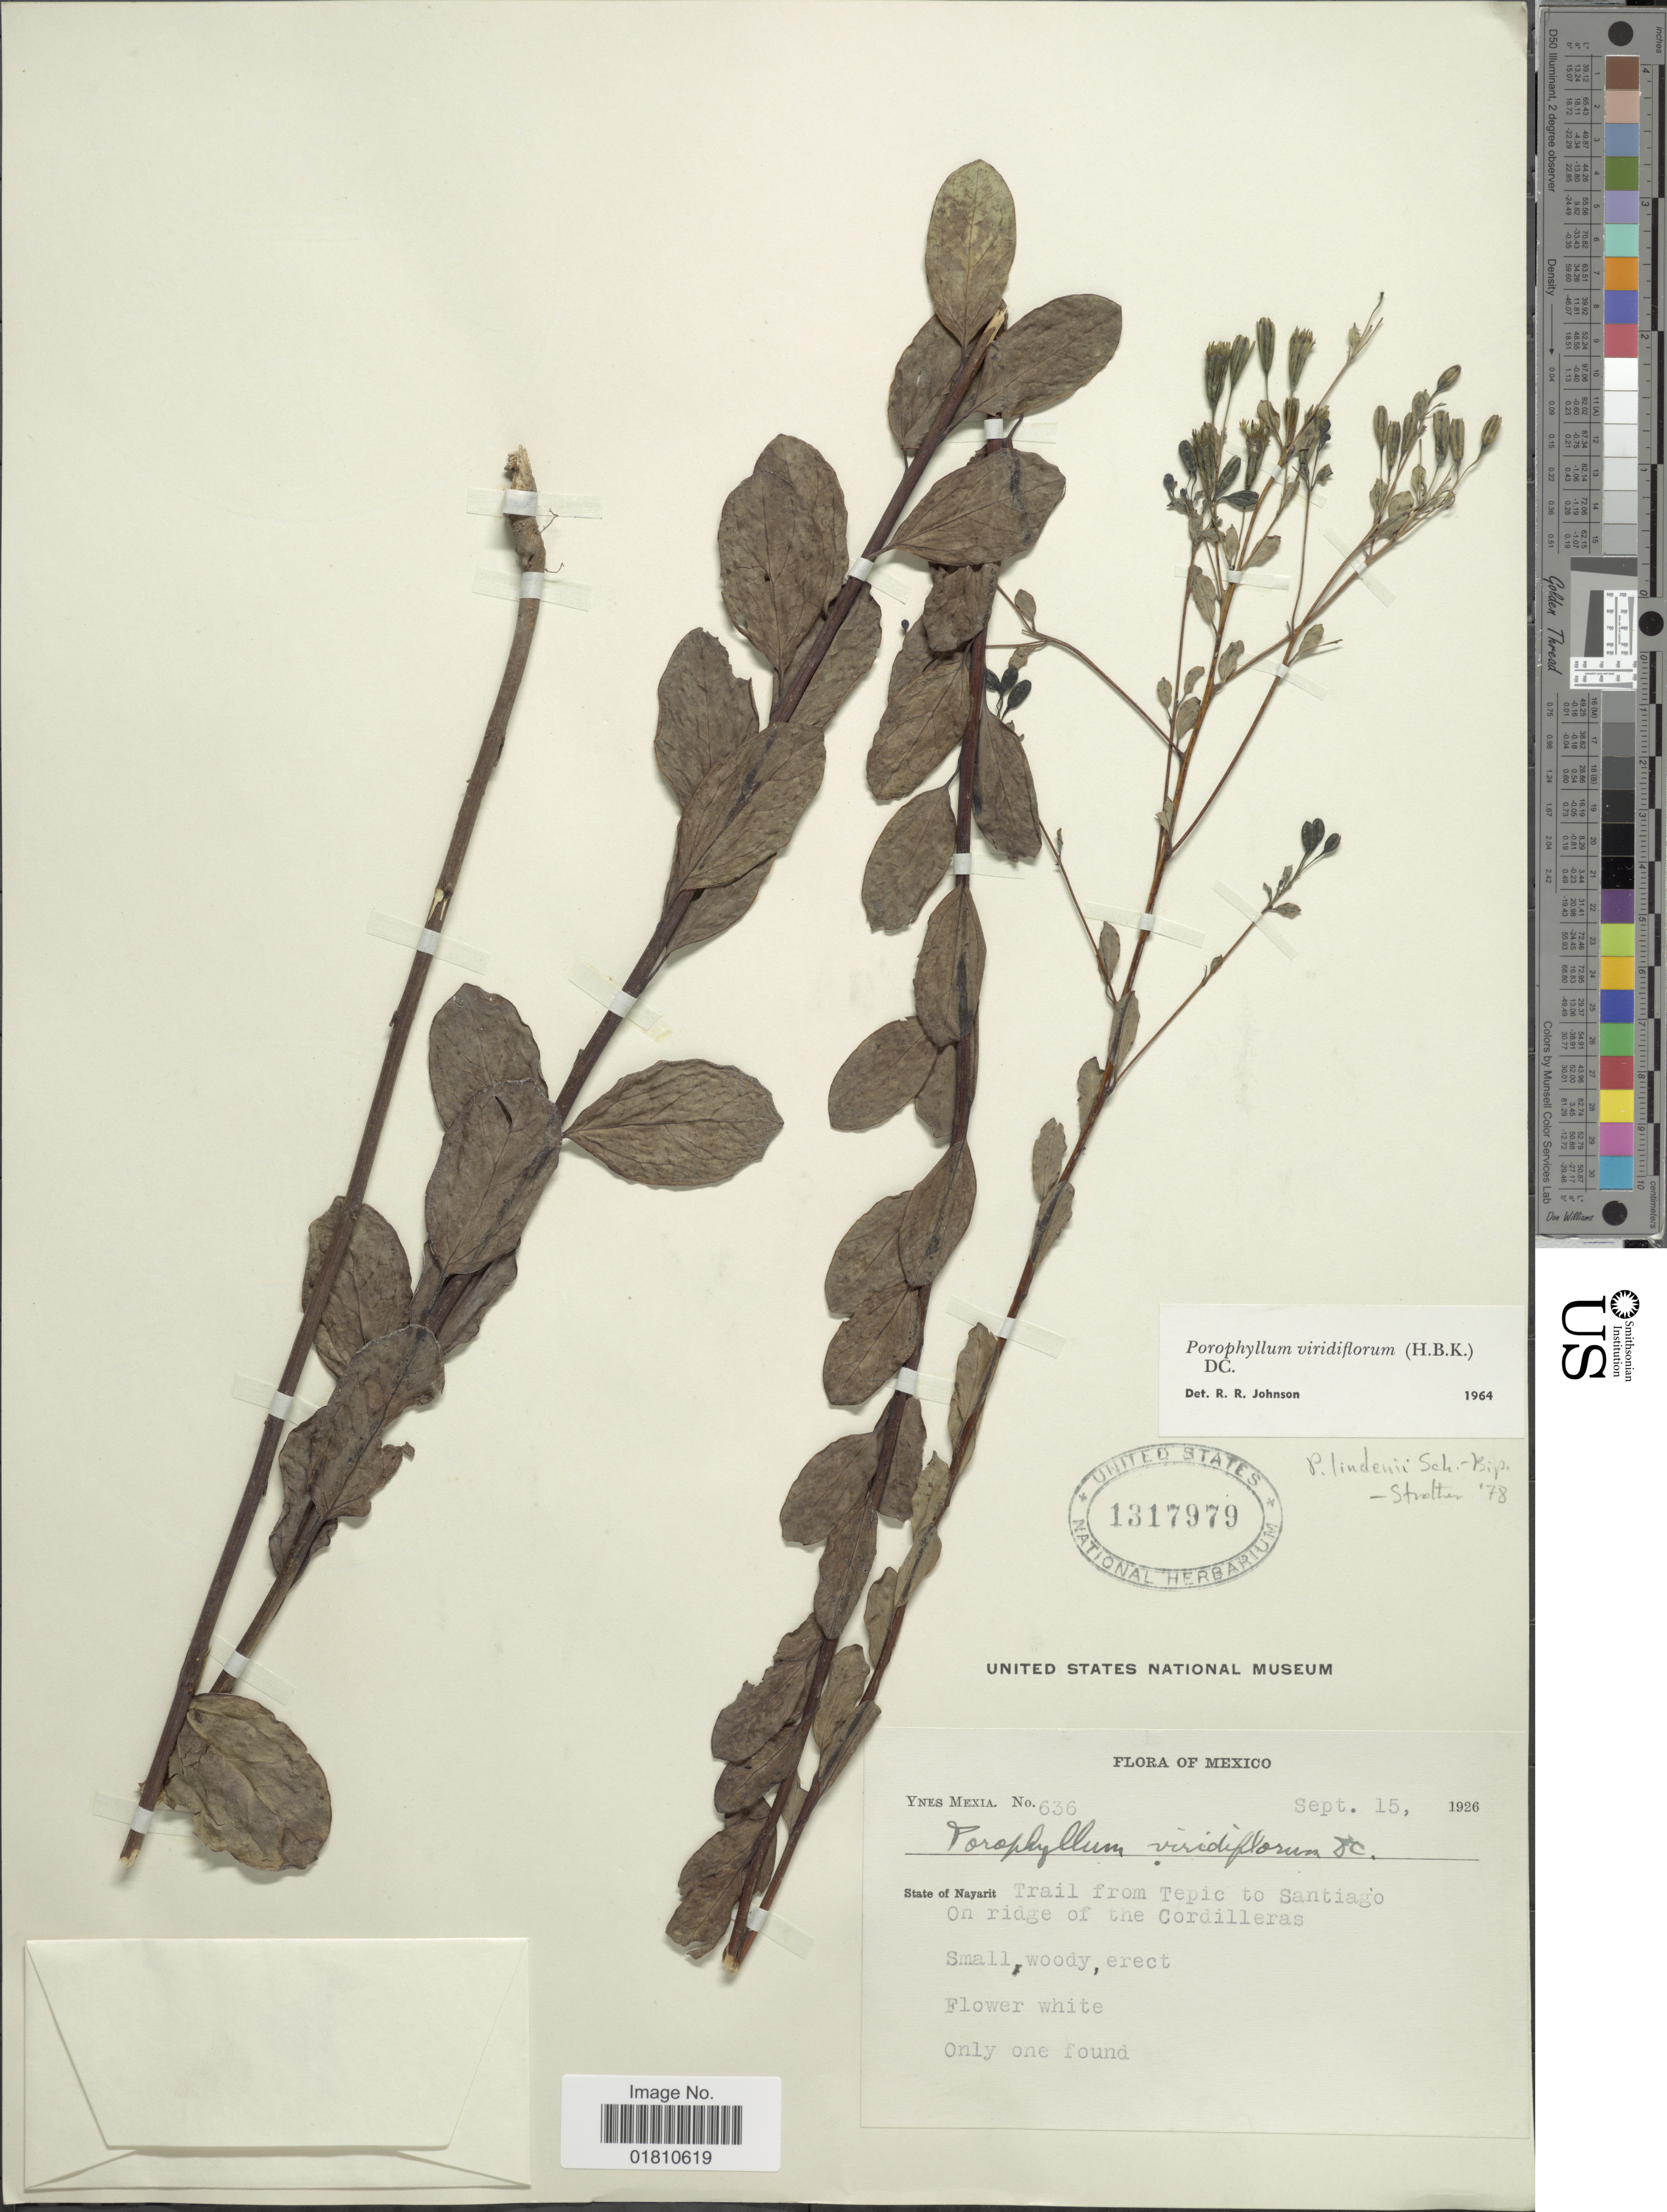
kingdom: Plantae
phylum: Tracheophyta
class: Magnoliopsida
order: Asterales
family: Asteraceae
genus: Porophyllum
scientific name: Porophyllum lindenii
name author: Sch. Bip. ex Seem.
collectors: Y. Mexia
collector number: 636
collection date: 1926-09-15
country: Mexico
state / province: Nayarit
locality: Trail from Tepic to Santiago, on ridge of the Cordilleras.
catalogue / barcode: US 1317979